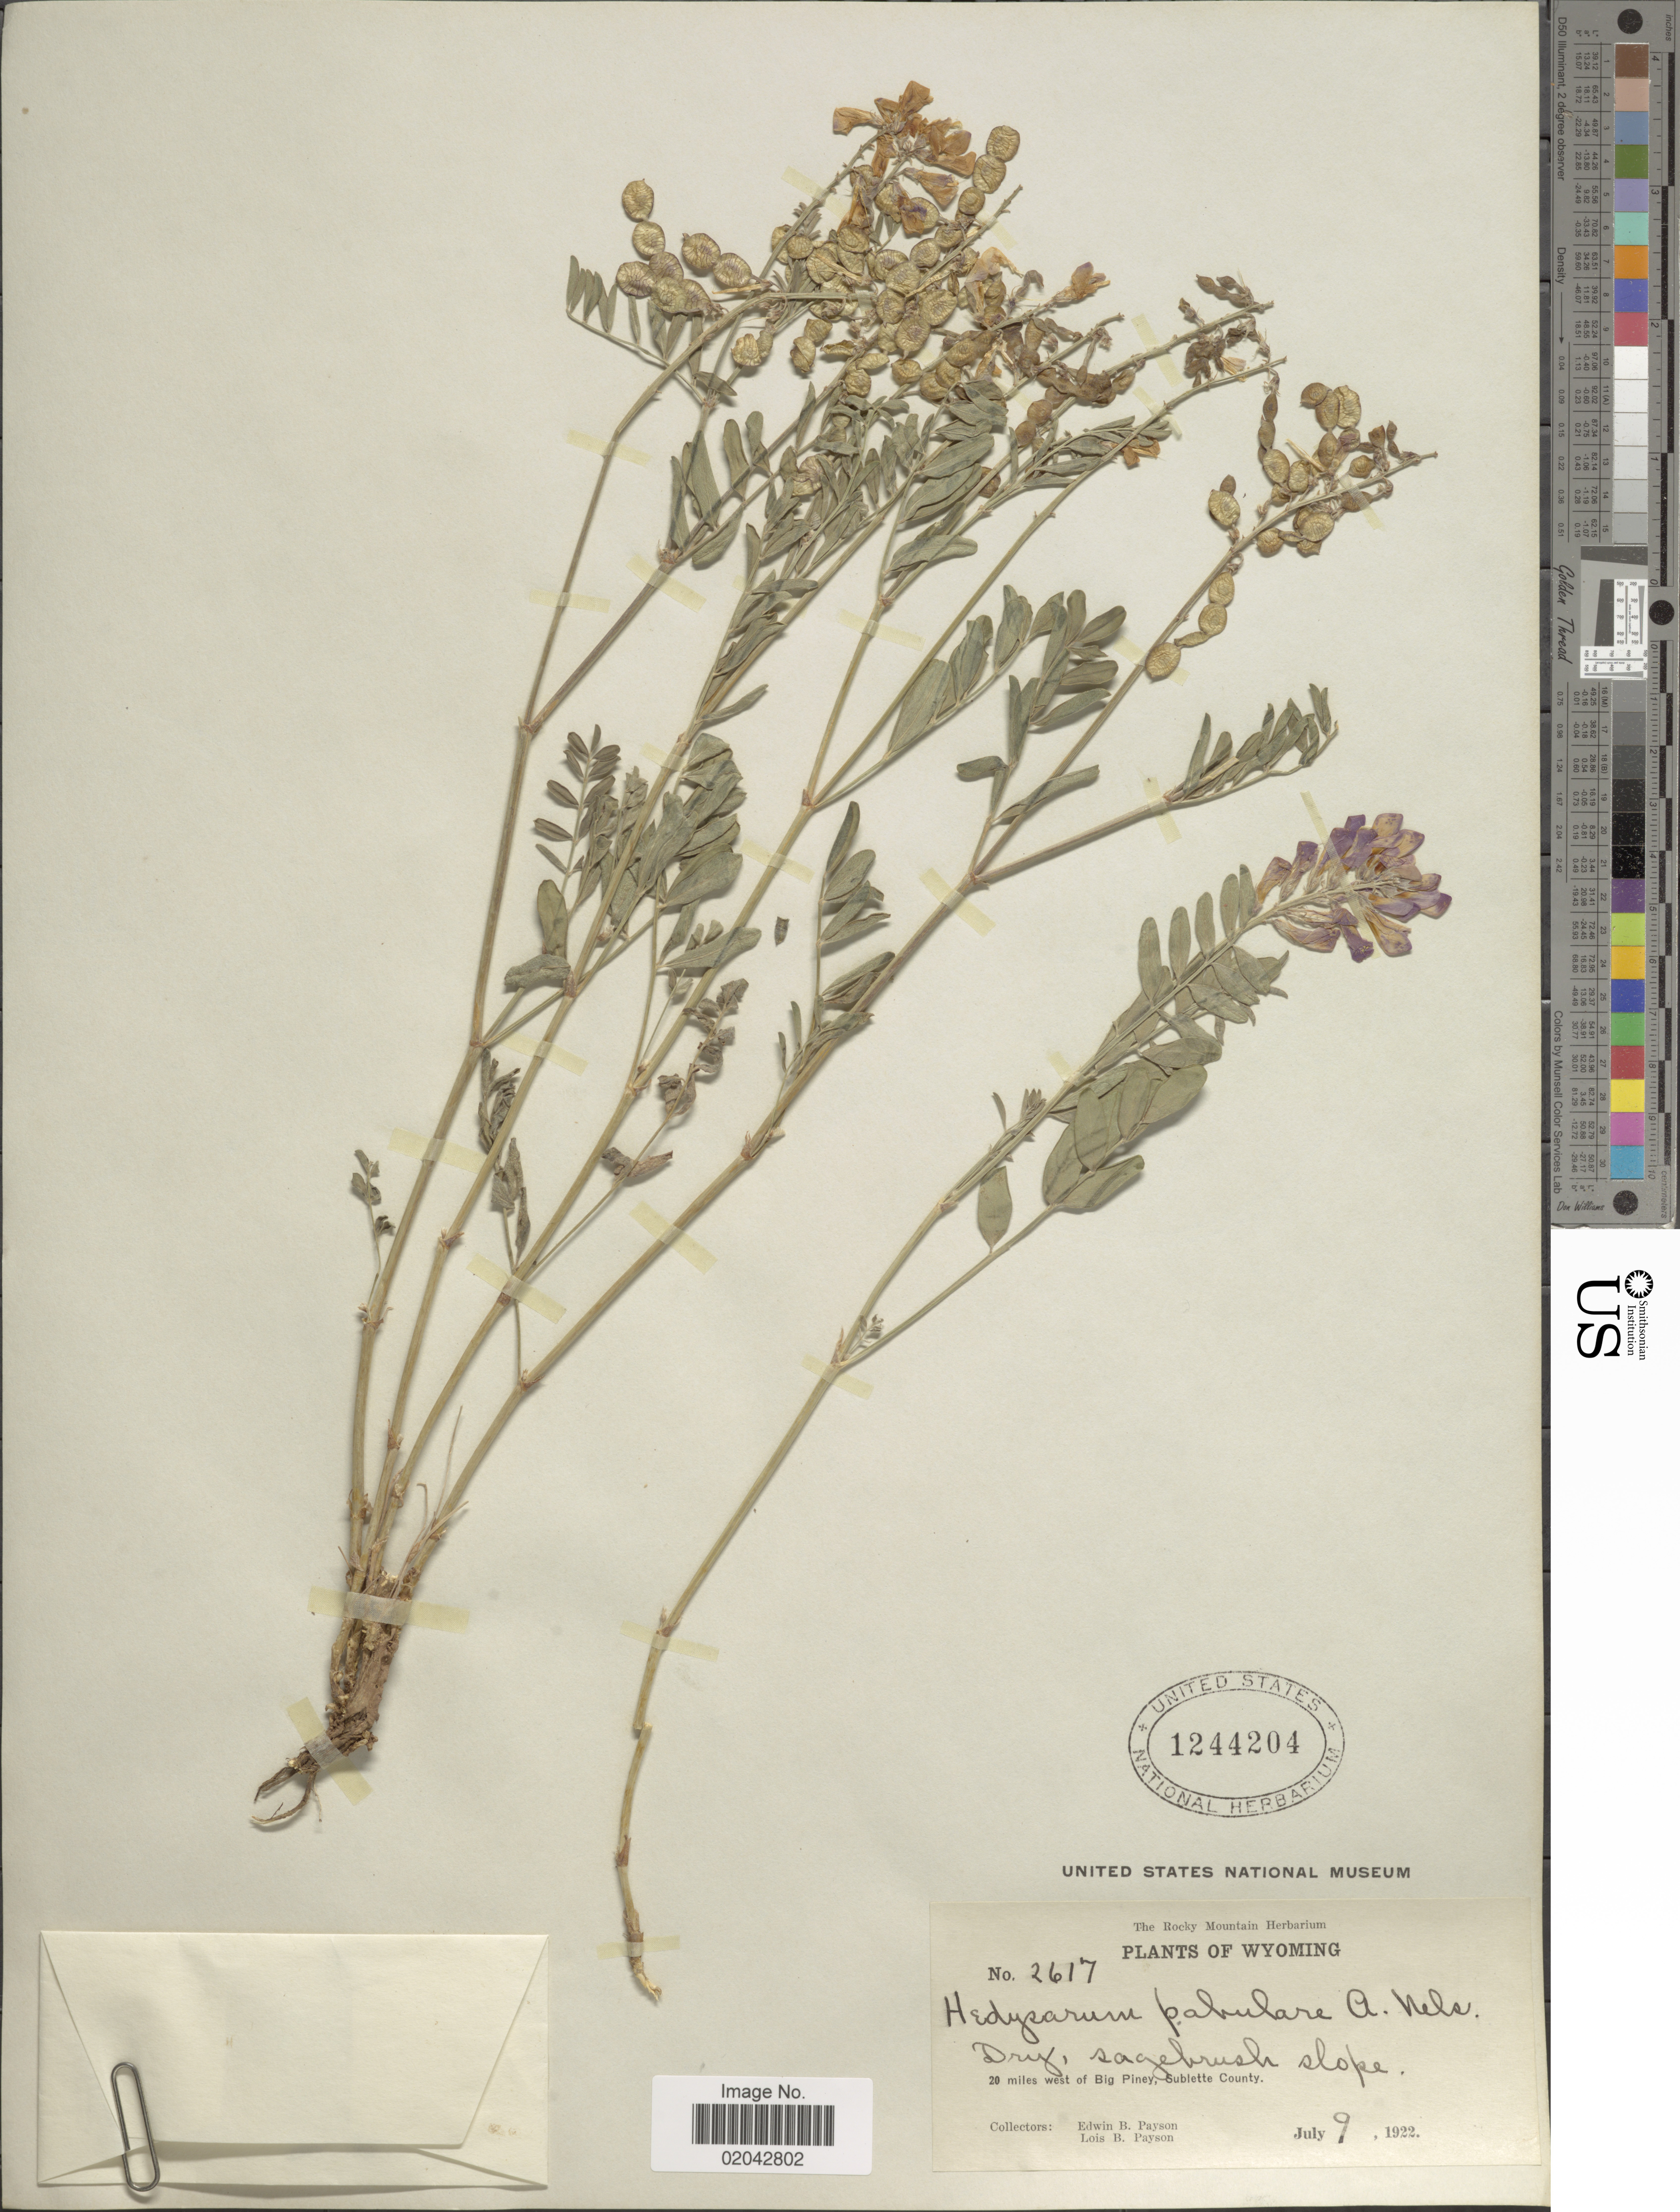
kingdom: Plantae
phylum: Tracheophyta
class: Magnoliopsida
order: Fabales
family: Fabaceae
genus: Hedysarum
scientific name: Hedysarum pabulare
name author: A. Nelson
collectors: E. B. Payson & L. Payson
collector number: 2617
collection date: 1922-07-09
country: United States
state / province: Wyoming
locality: Dry, sagebrush slope, 20 miles west of Big Piney, Sublette County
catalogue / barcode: US 1244204